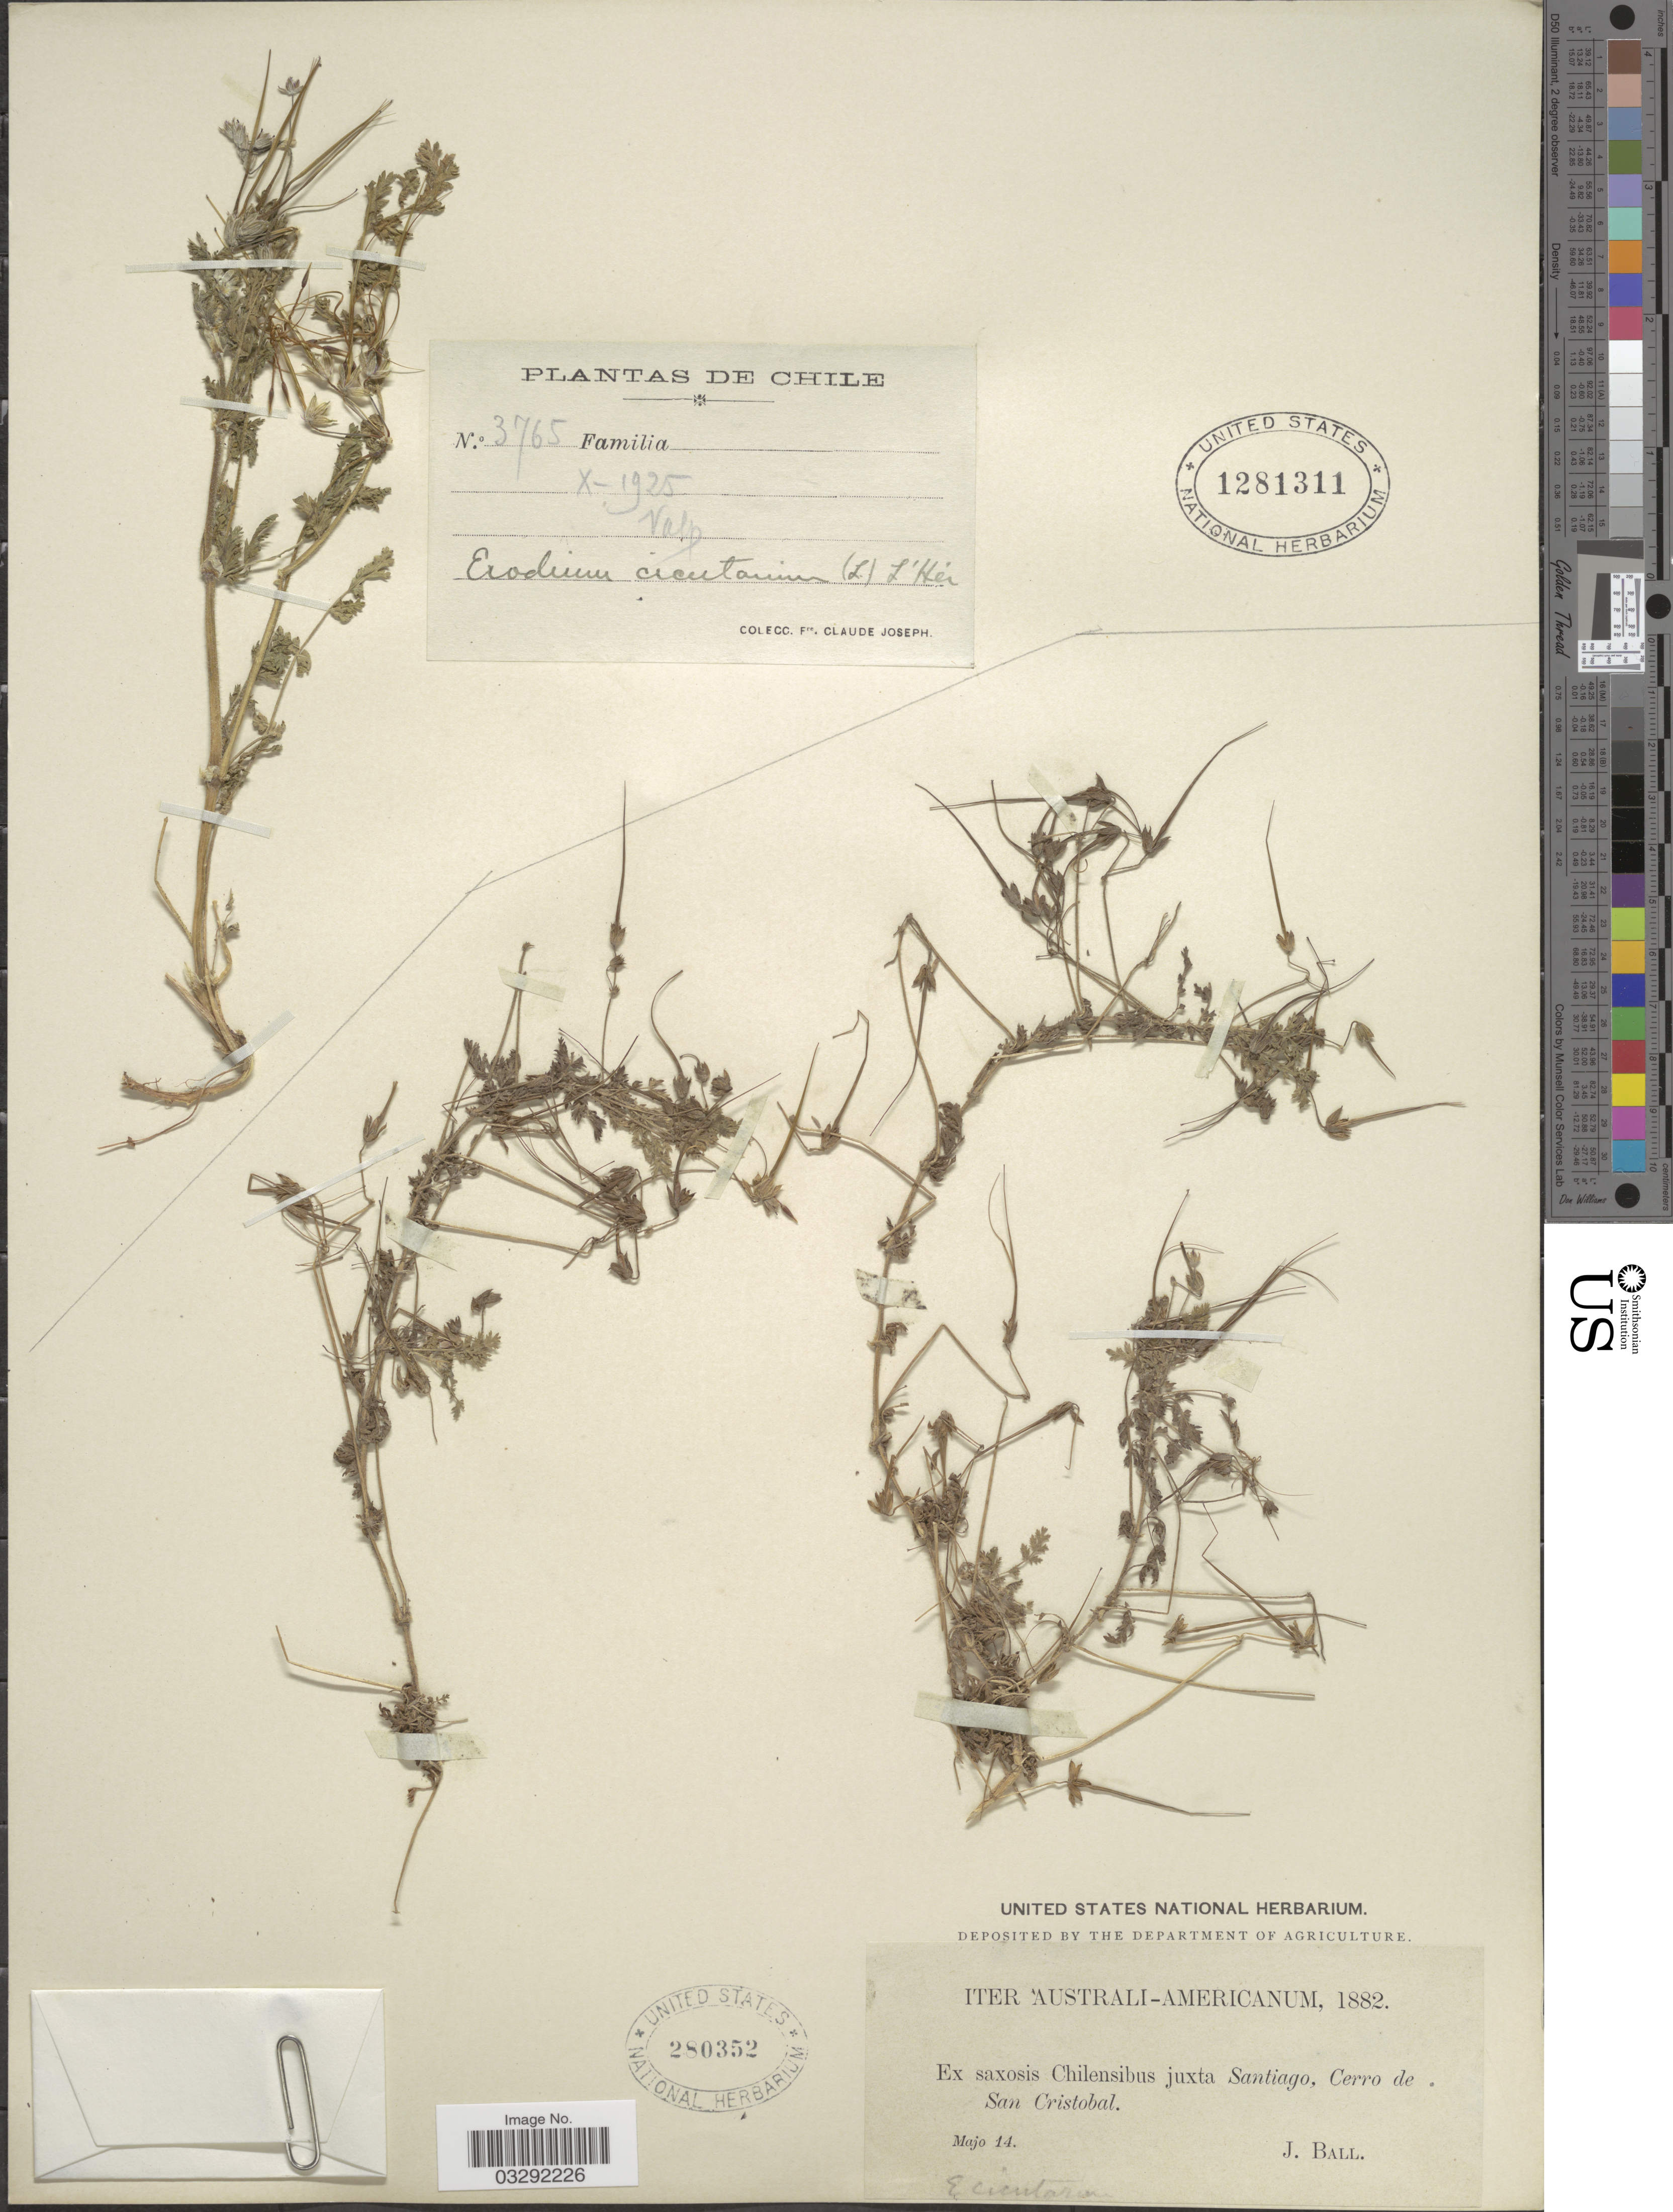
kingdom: Plantae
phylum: Tracheophyta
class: Magnoliopsida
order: Geraniales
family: Geraniaceae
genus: Erodium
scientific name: Erodium cicutarium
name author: (L.) L'Hér.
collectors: J. Ball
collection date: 1882-05-14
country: Chile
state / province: Región Metropolitana (RM)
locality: Australi - Americanum. Ex saxosis Chilensibus juxta Santiago, Cerro de San Cristobal.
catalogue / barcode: US 280352